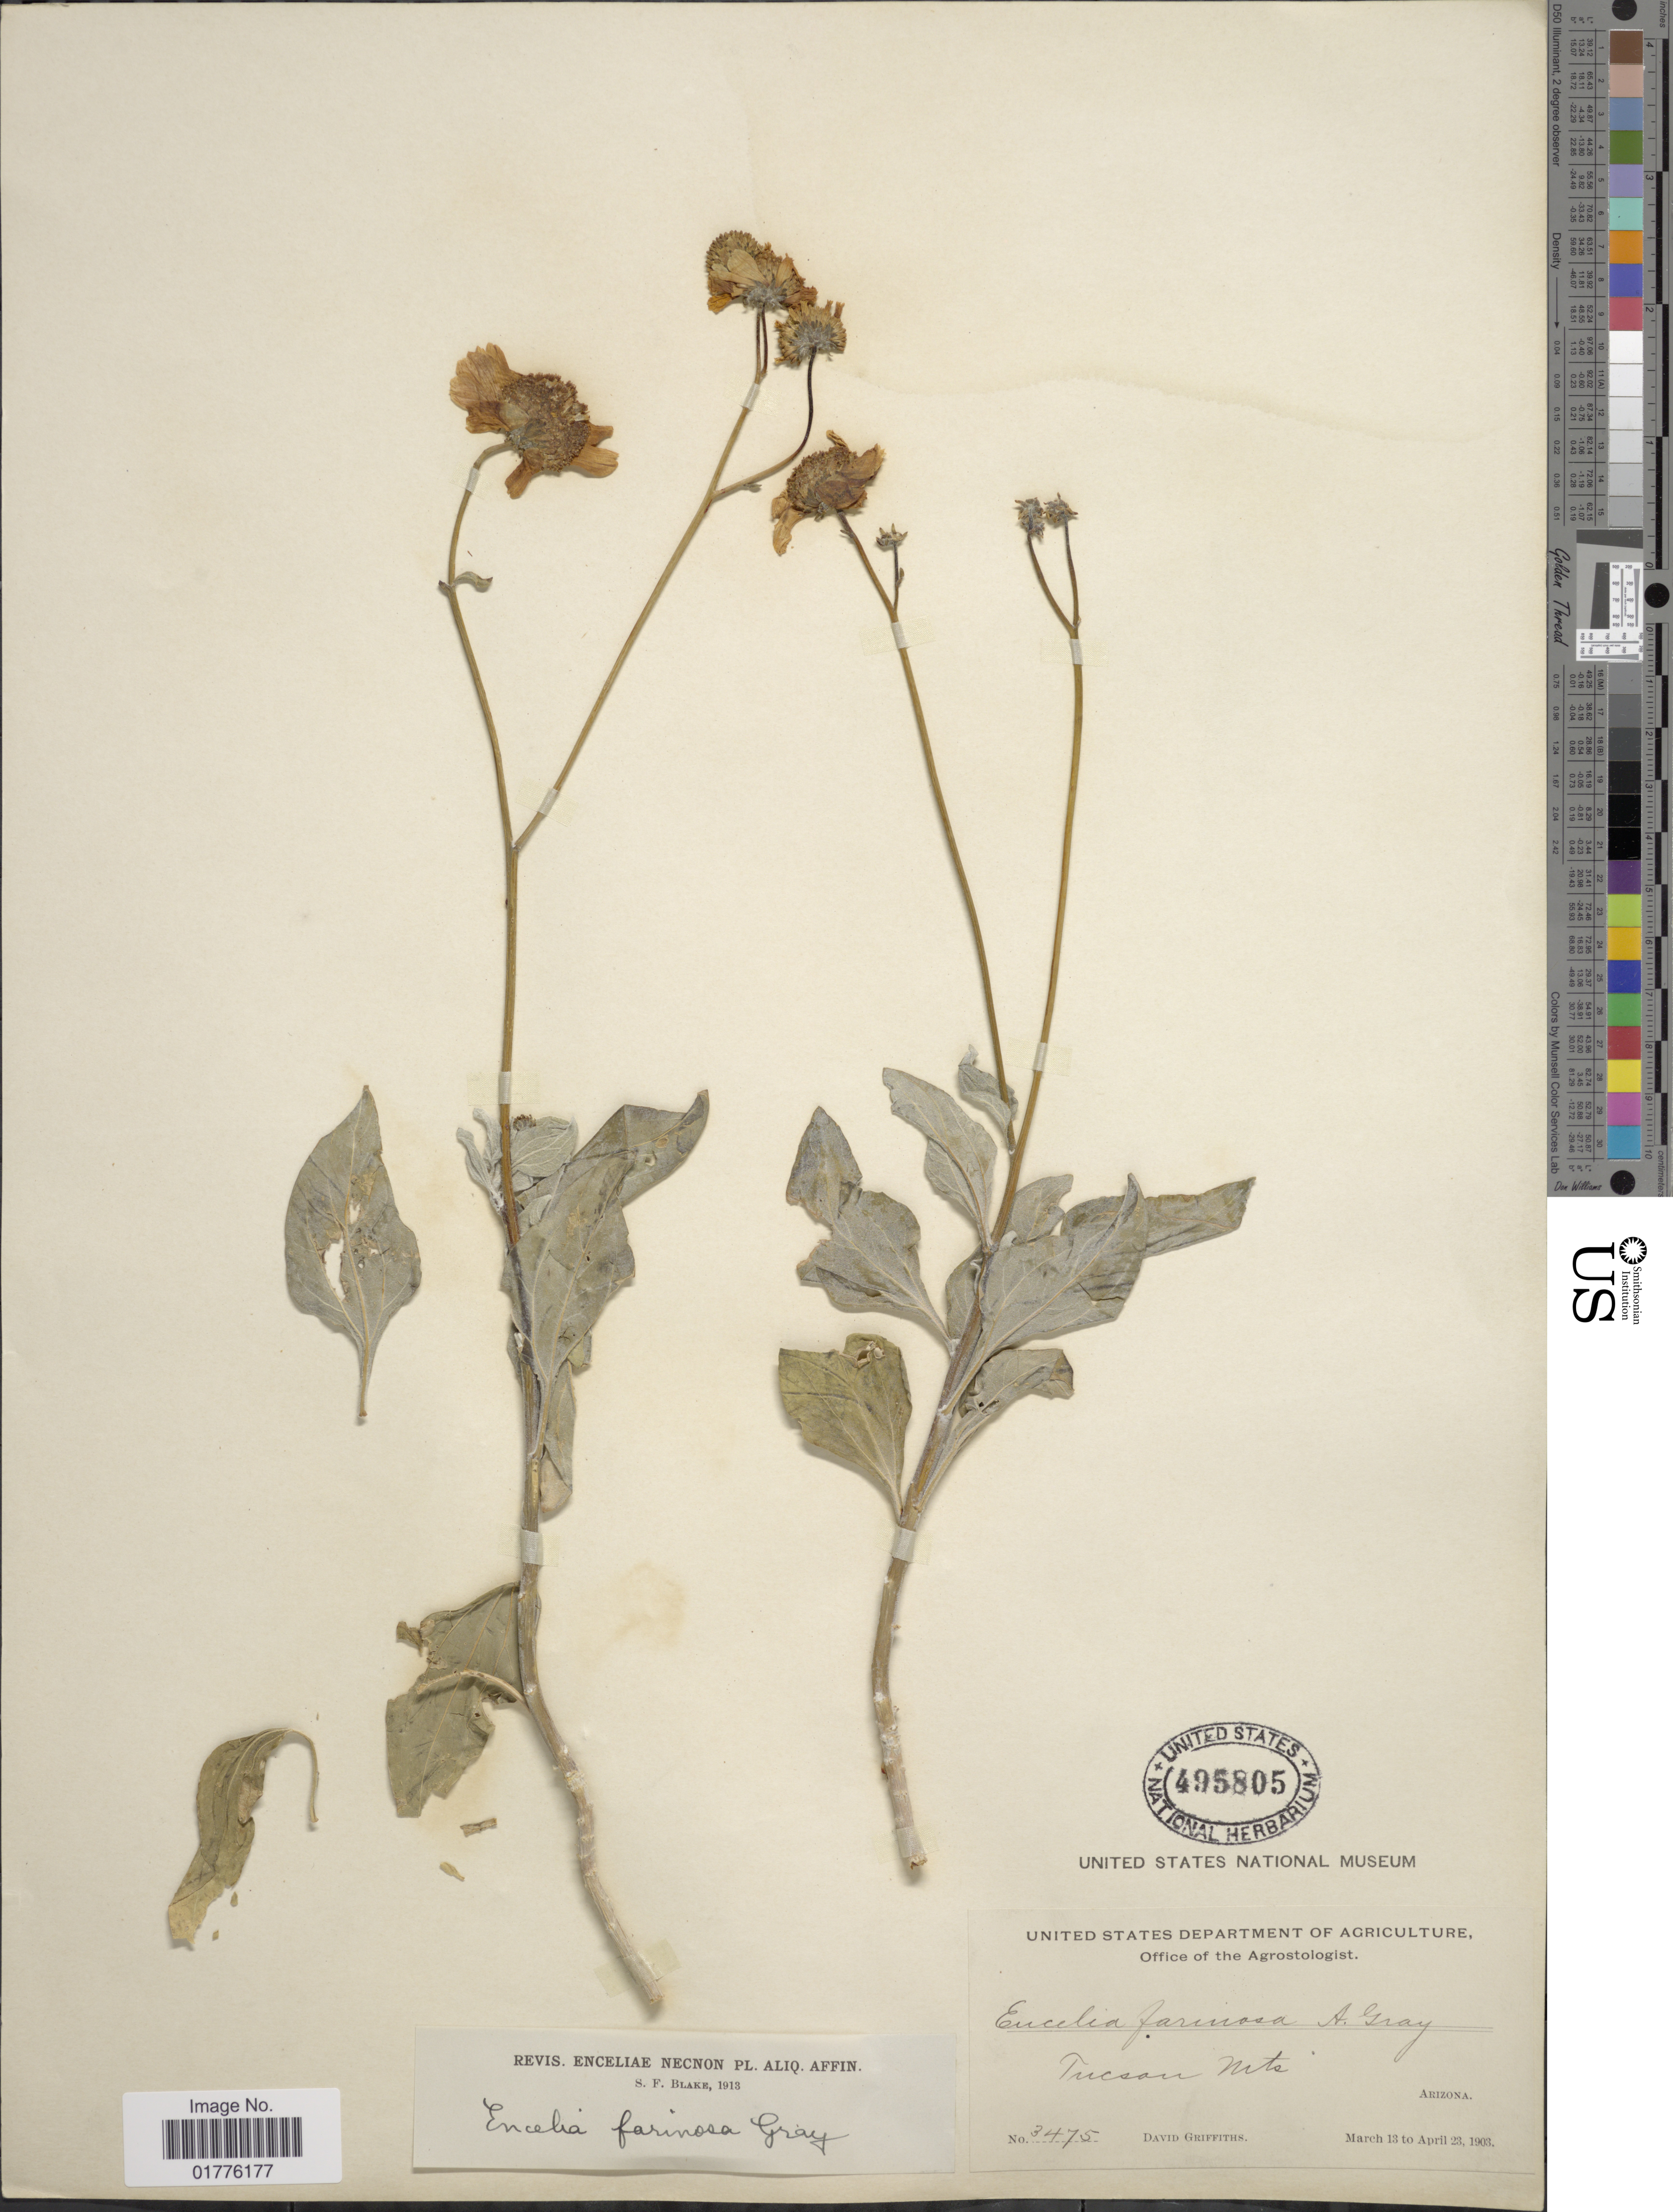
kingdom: Plantae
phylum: Tracheophyta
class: Magnoliopsida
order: Asterales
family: Asteraceae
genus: Encelia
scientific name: Encelia farinosa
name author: A. Gray ex Torr. in Emory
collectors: D. Griffiths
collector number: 3475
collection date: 1903-03-13/1903-04-23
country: United States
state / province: Arizona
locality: Tucson Mts. Arizona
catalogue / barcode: US 495805